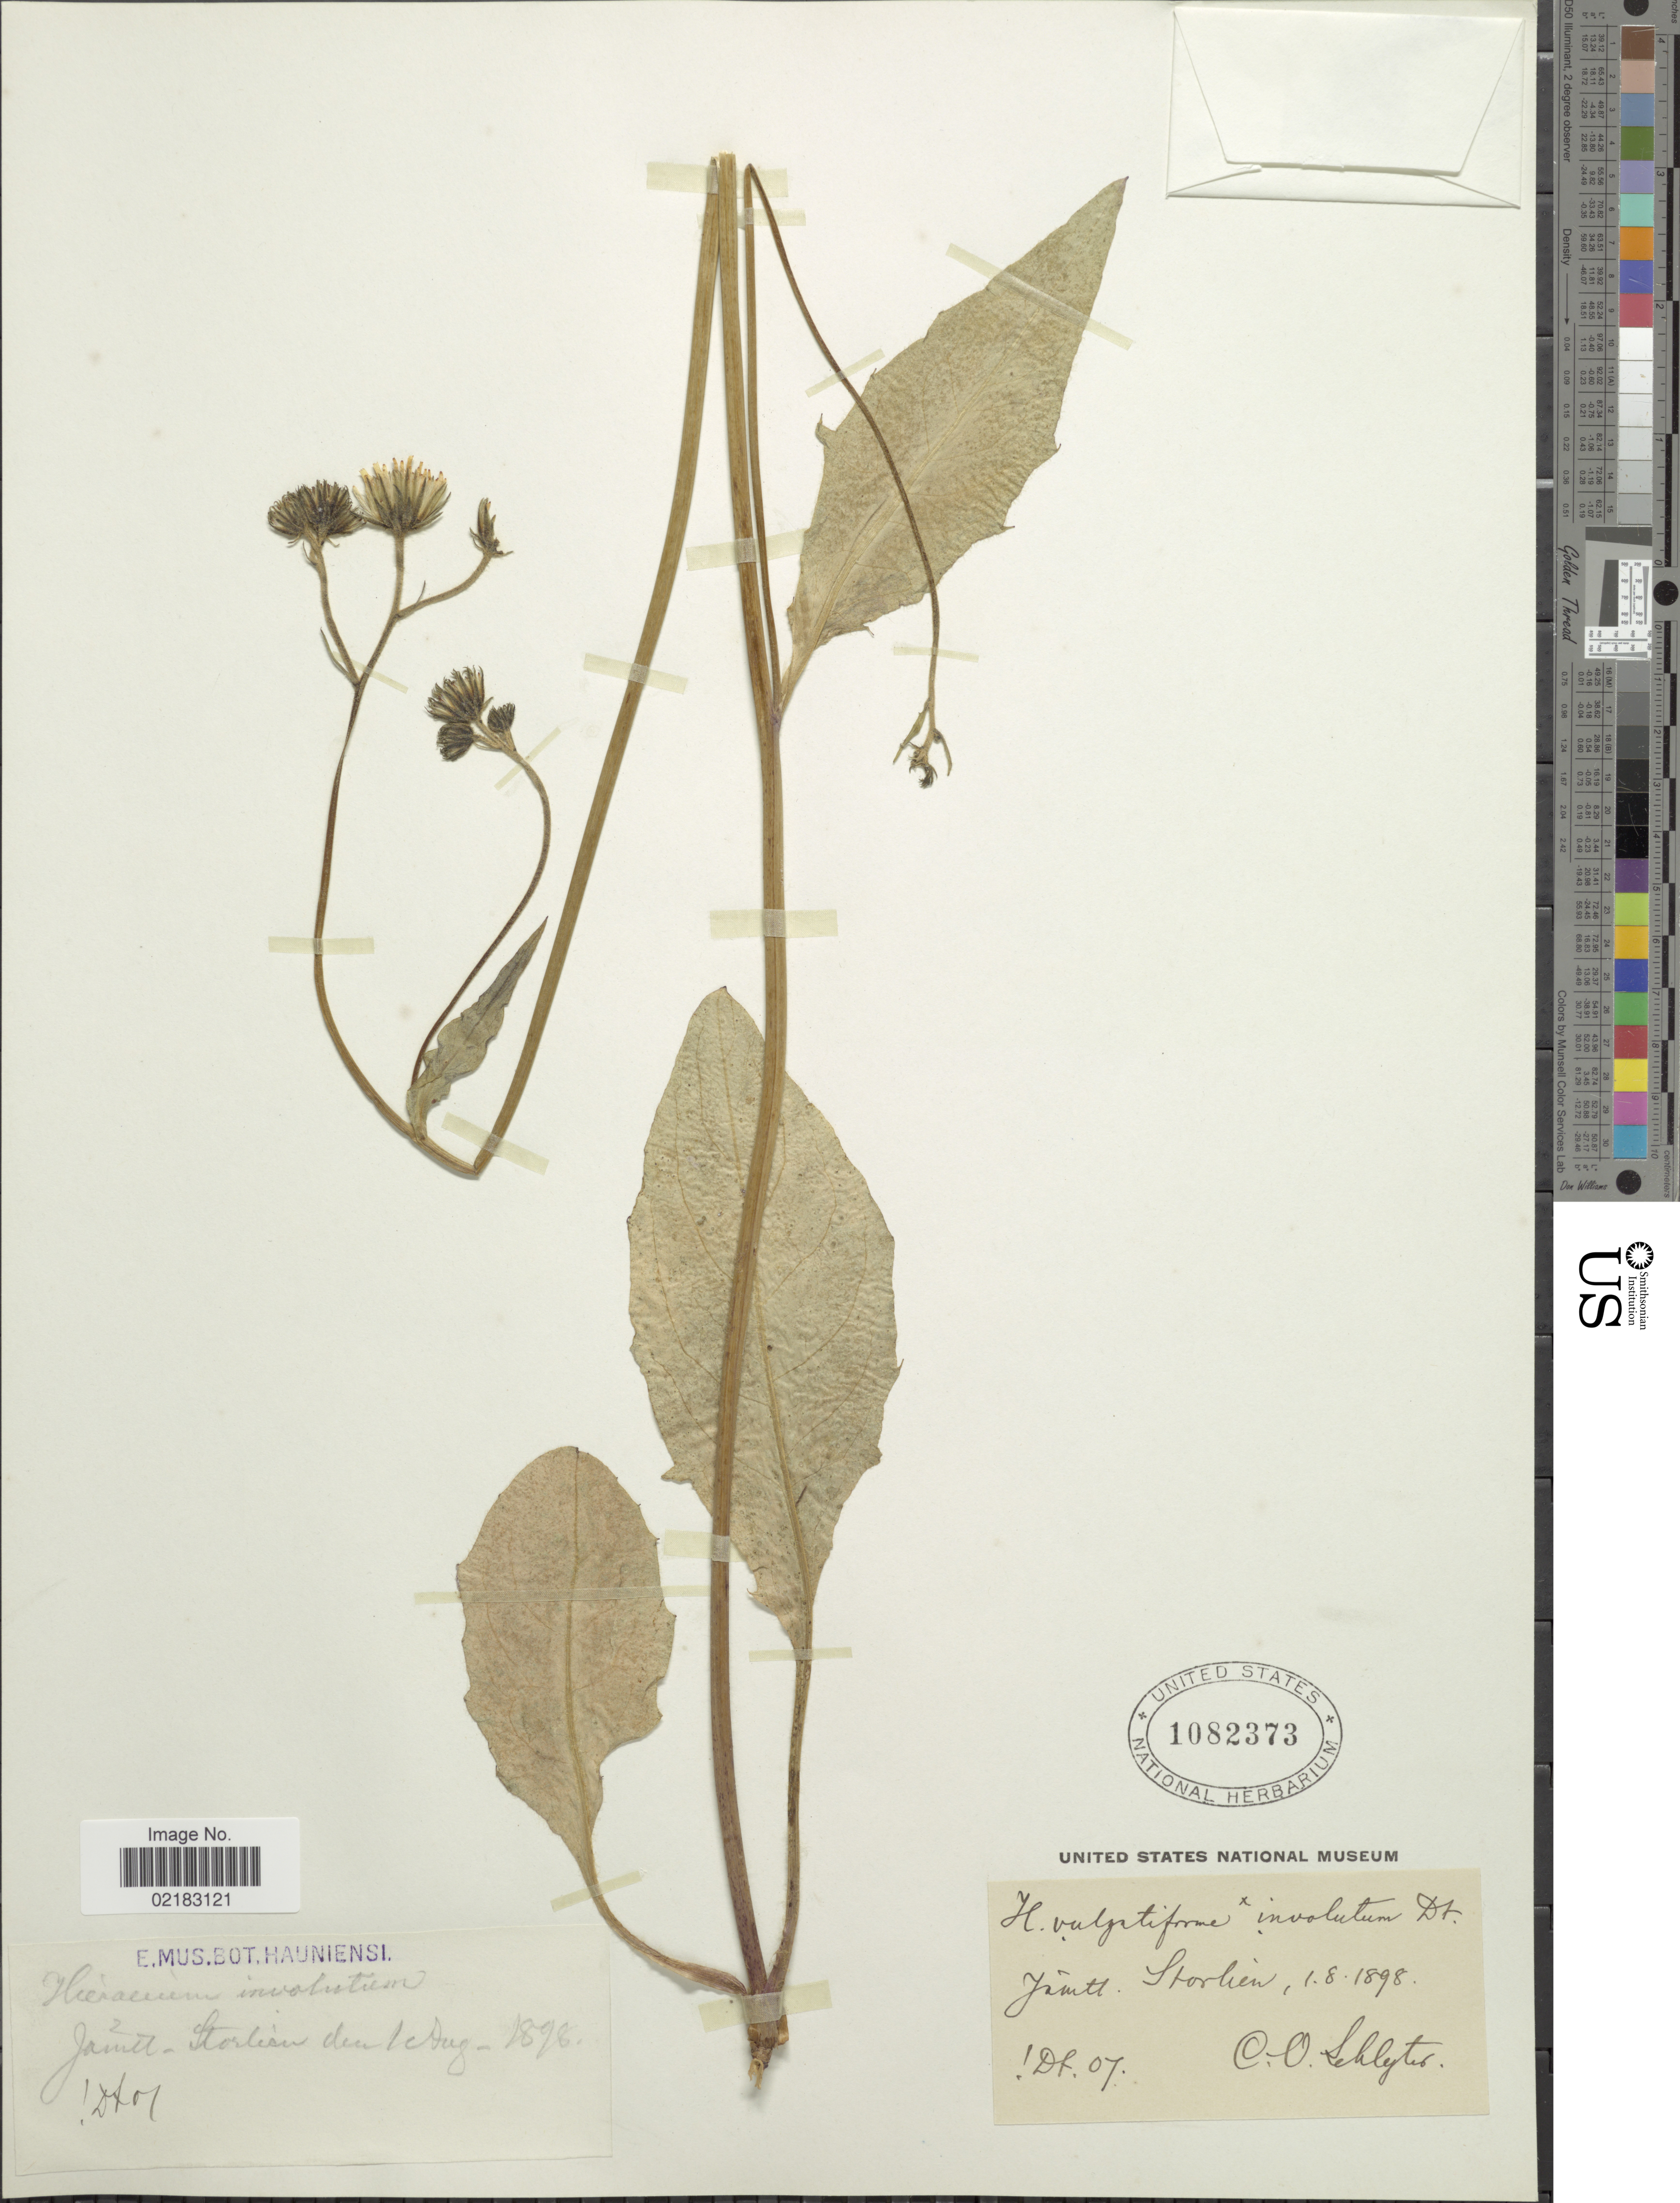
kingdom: Plantae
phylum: Tracheophyta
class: Magnoliopsida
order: Asterales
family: Asteraceae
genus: Hieracium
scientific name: Hieracium involutum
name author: Dahlst.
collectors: C. Schlyter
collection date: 1898-08-01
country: Sweden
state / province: Jämtland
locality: Jamtl. Storlien.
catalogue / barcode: US 1082373